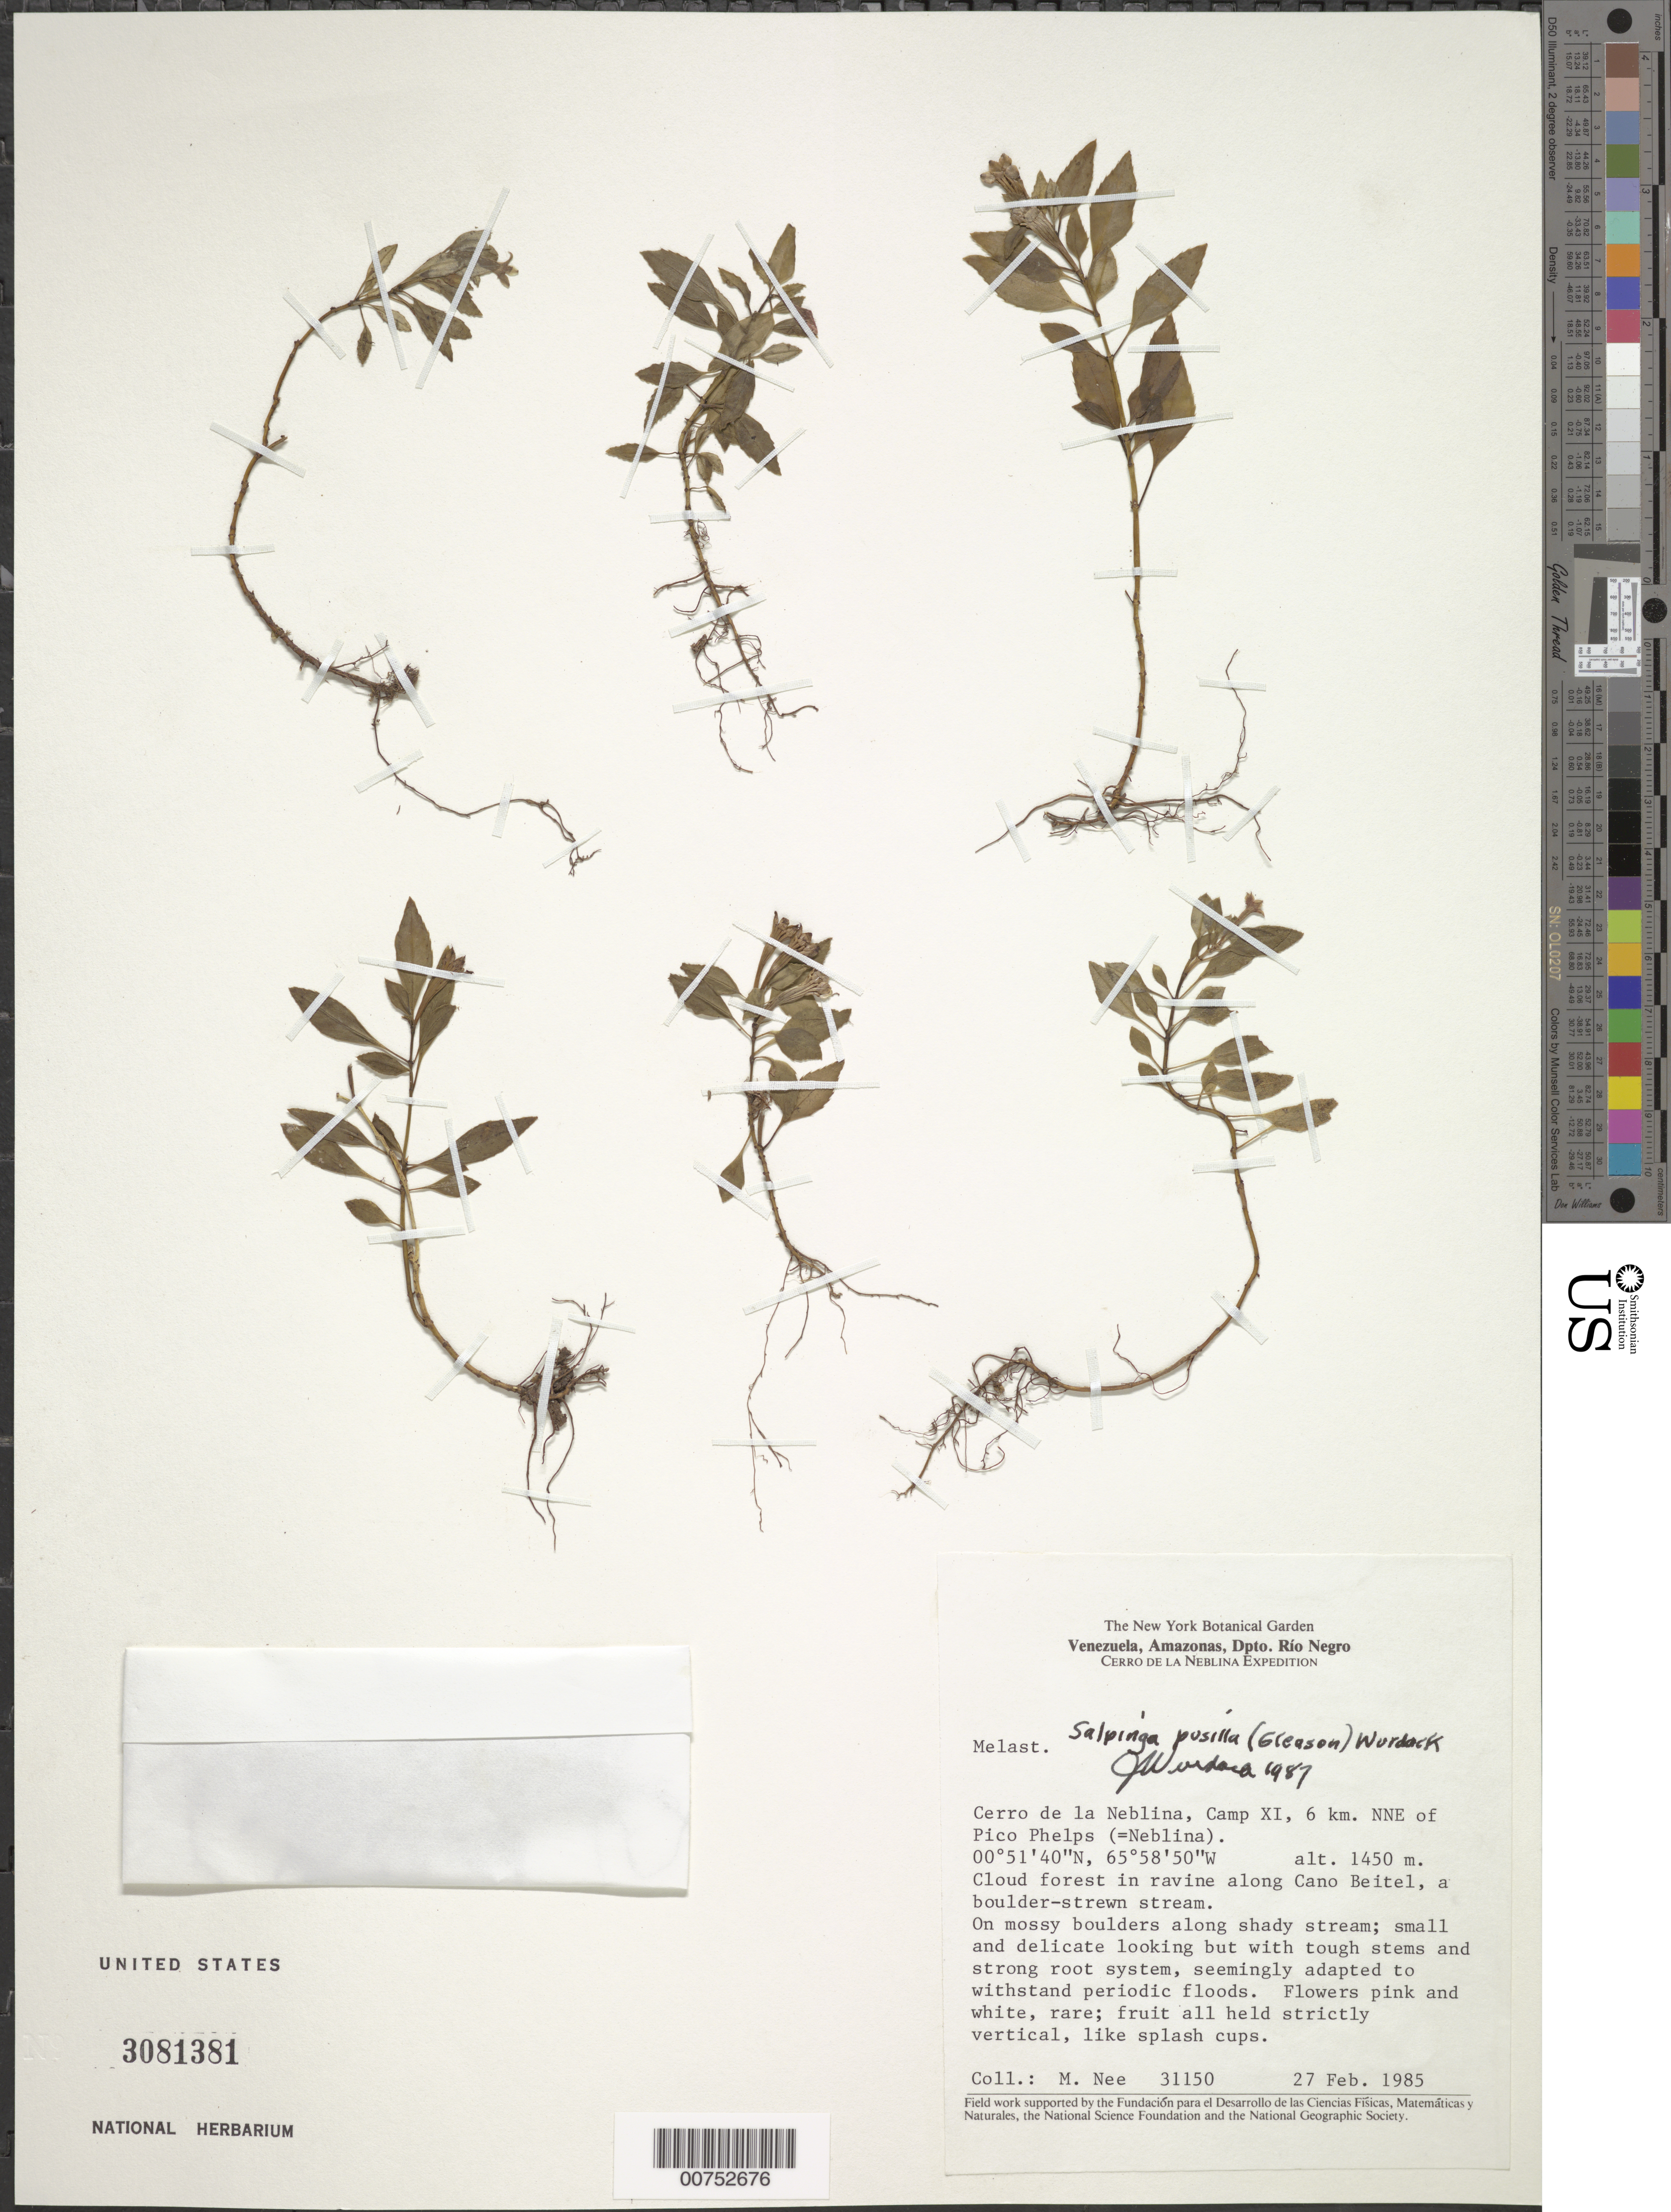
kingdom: Plantae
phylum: Tracheophyta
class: Magnoliopsida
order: Myrtales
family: Melastomataceae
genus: Salpinga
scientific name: Salpinga pusilla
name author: Wurdack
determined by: Wurdack, John J., (US), US (UNITED STATES)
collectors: M. Nee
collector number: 31150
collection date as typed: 27-Feb-85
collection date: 1985-02-27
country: Venezuela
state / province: Amazonas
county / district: Río Negro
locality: Cerro de la Neblina, Camp XI, 6 km NNE of Pico Phelps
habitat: Cloud forest in ravine along boulder strewn stream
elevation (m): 1450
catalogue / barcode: US 3081381